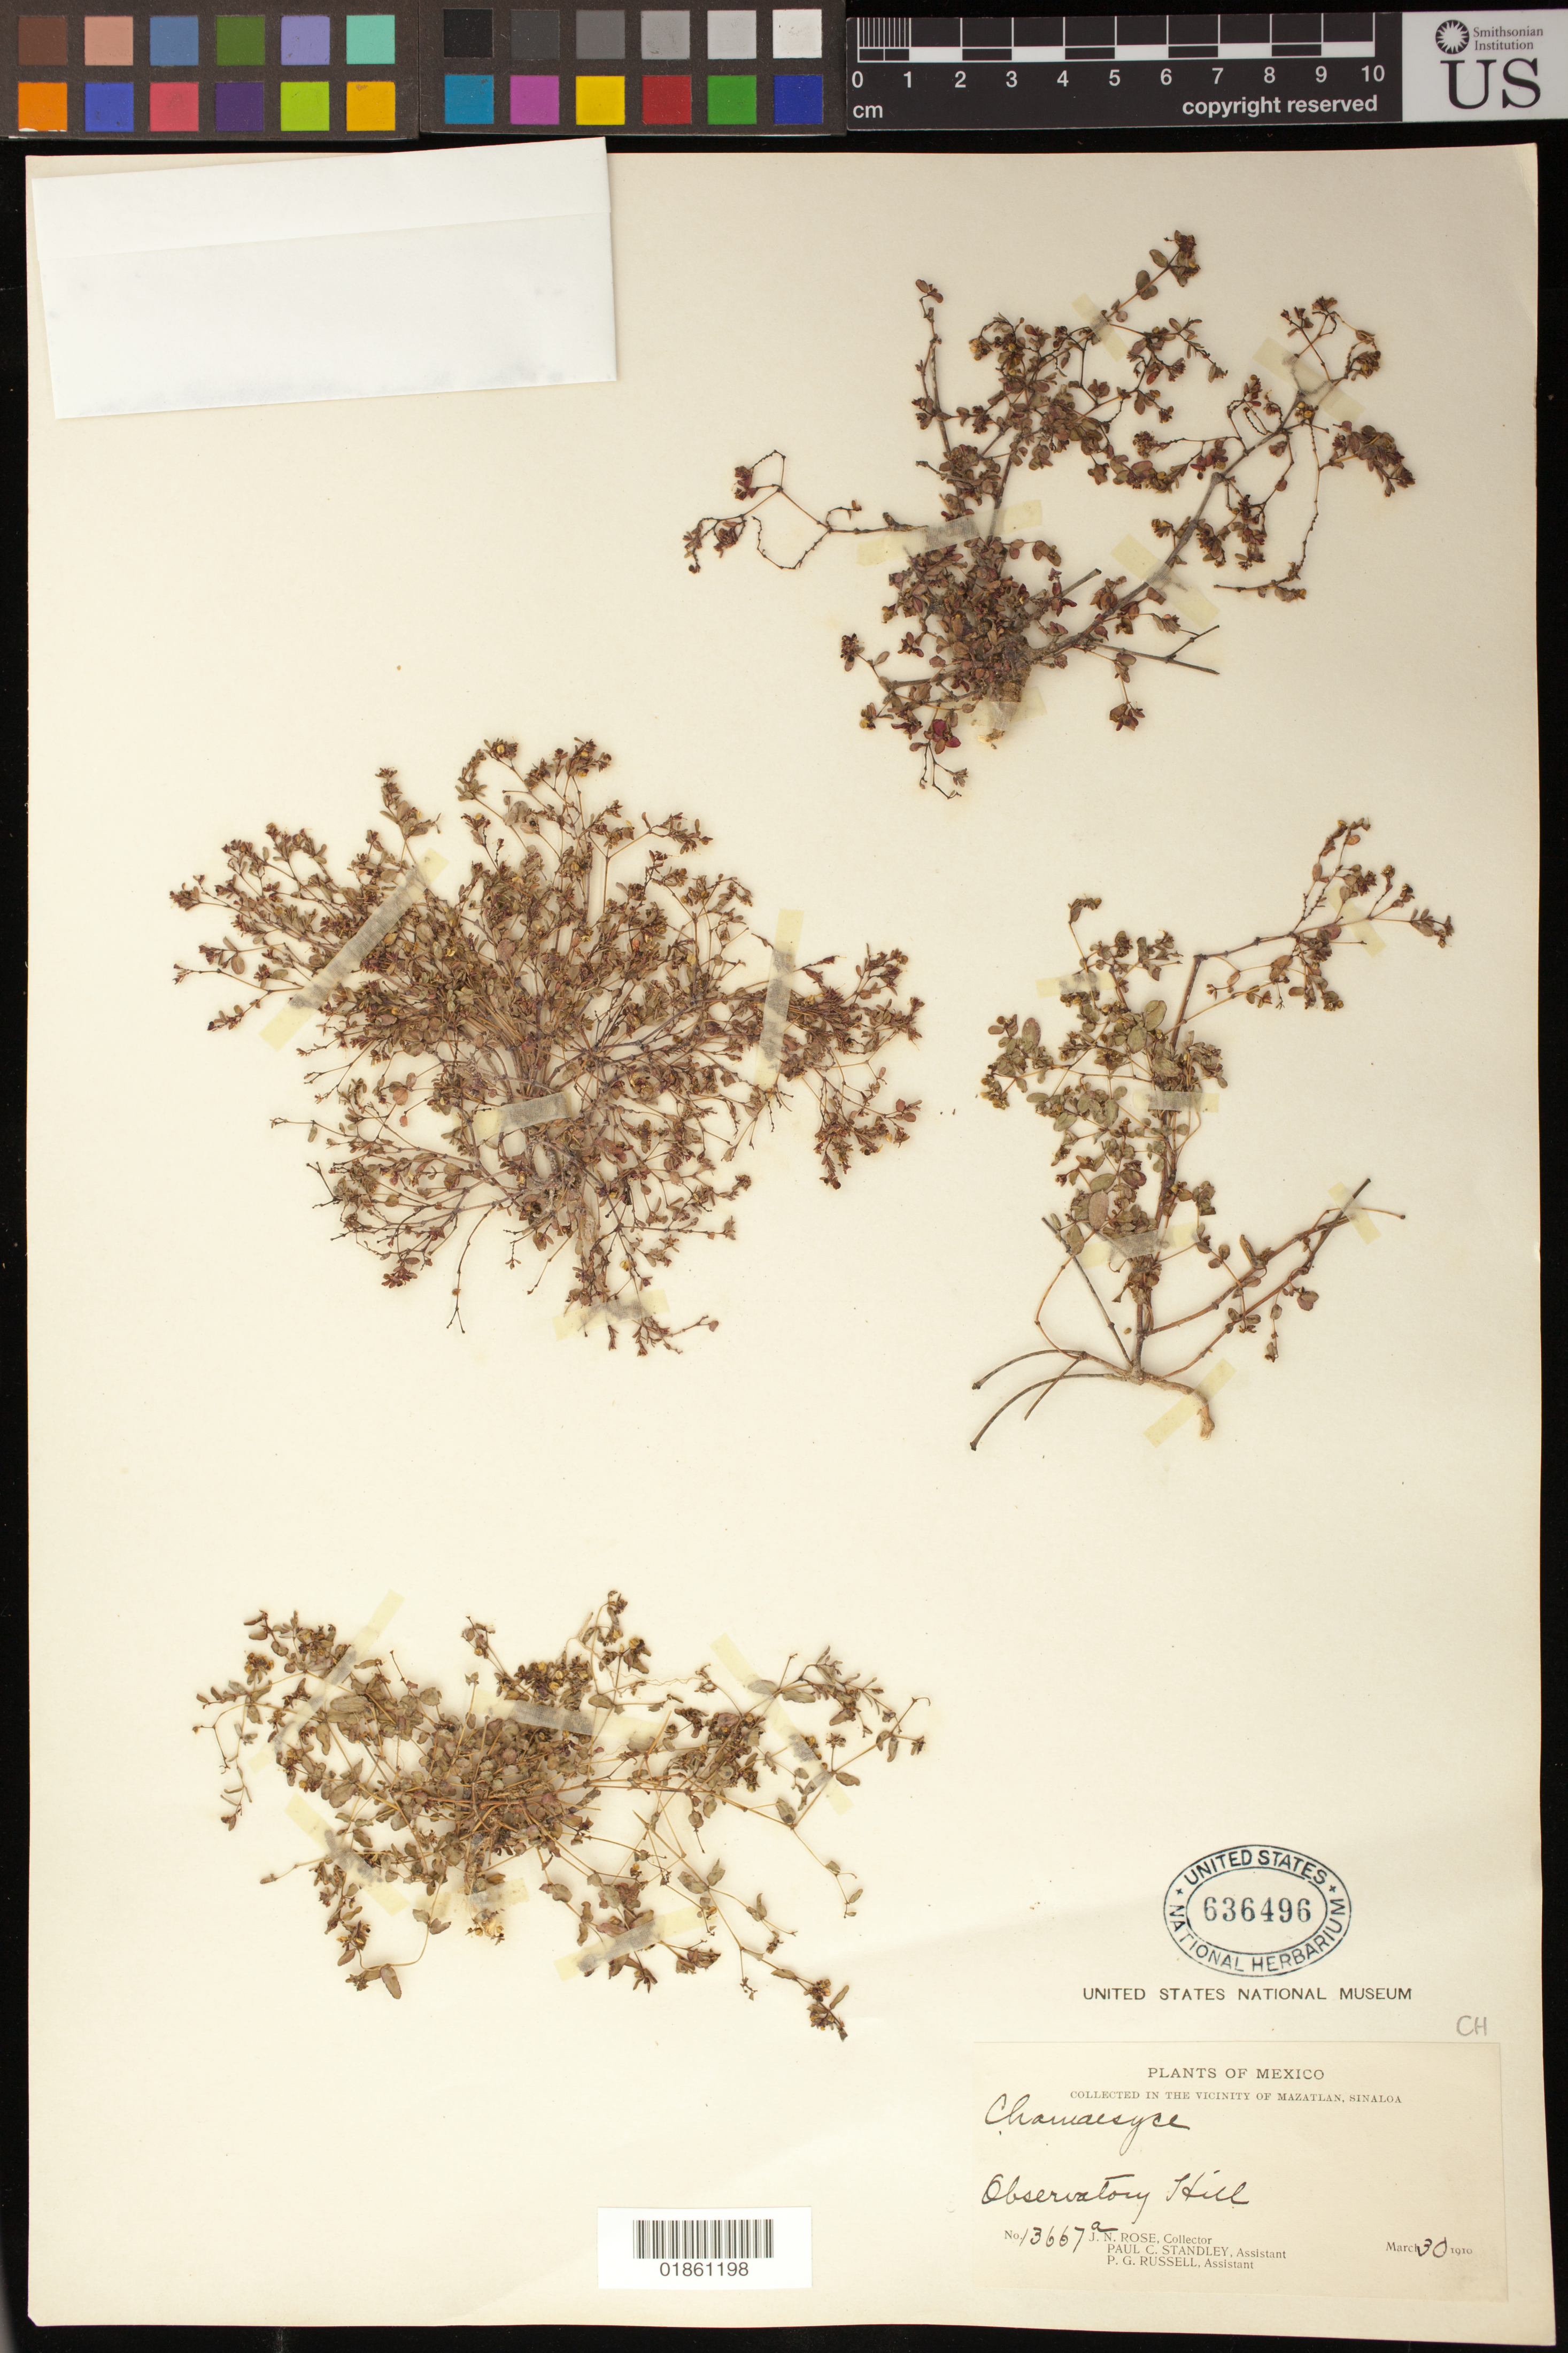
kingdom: Plantae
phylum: Tracheophyta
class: Magnoliopsida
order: Malpighiales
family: Euphorbiaceae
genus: Euphorbia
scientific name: Euphorbia sp.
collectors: J. N. Rose, P. C. Standley & P. G. Russell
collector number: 13667a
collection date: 1910-03-30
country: Mexico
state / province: Sinaloa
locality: Collected in the vicinity of Mazatlan; Observatory Hill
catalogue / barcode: US 636496